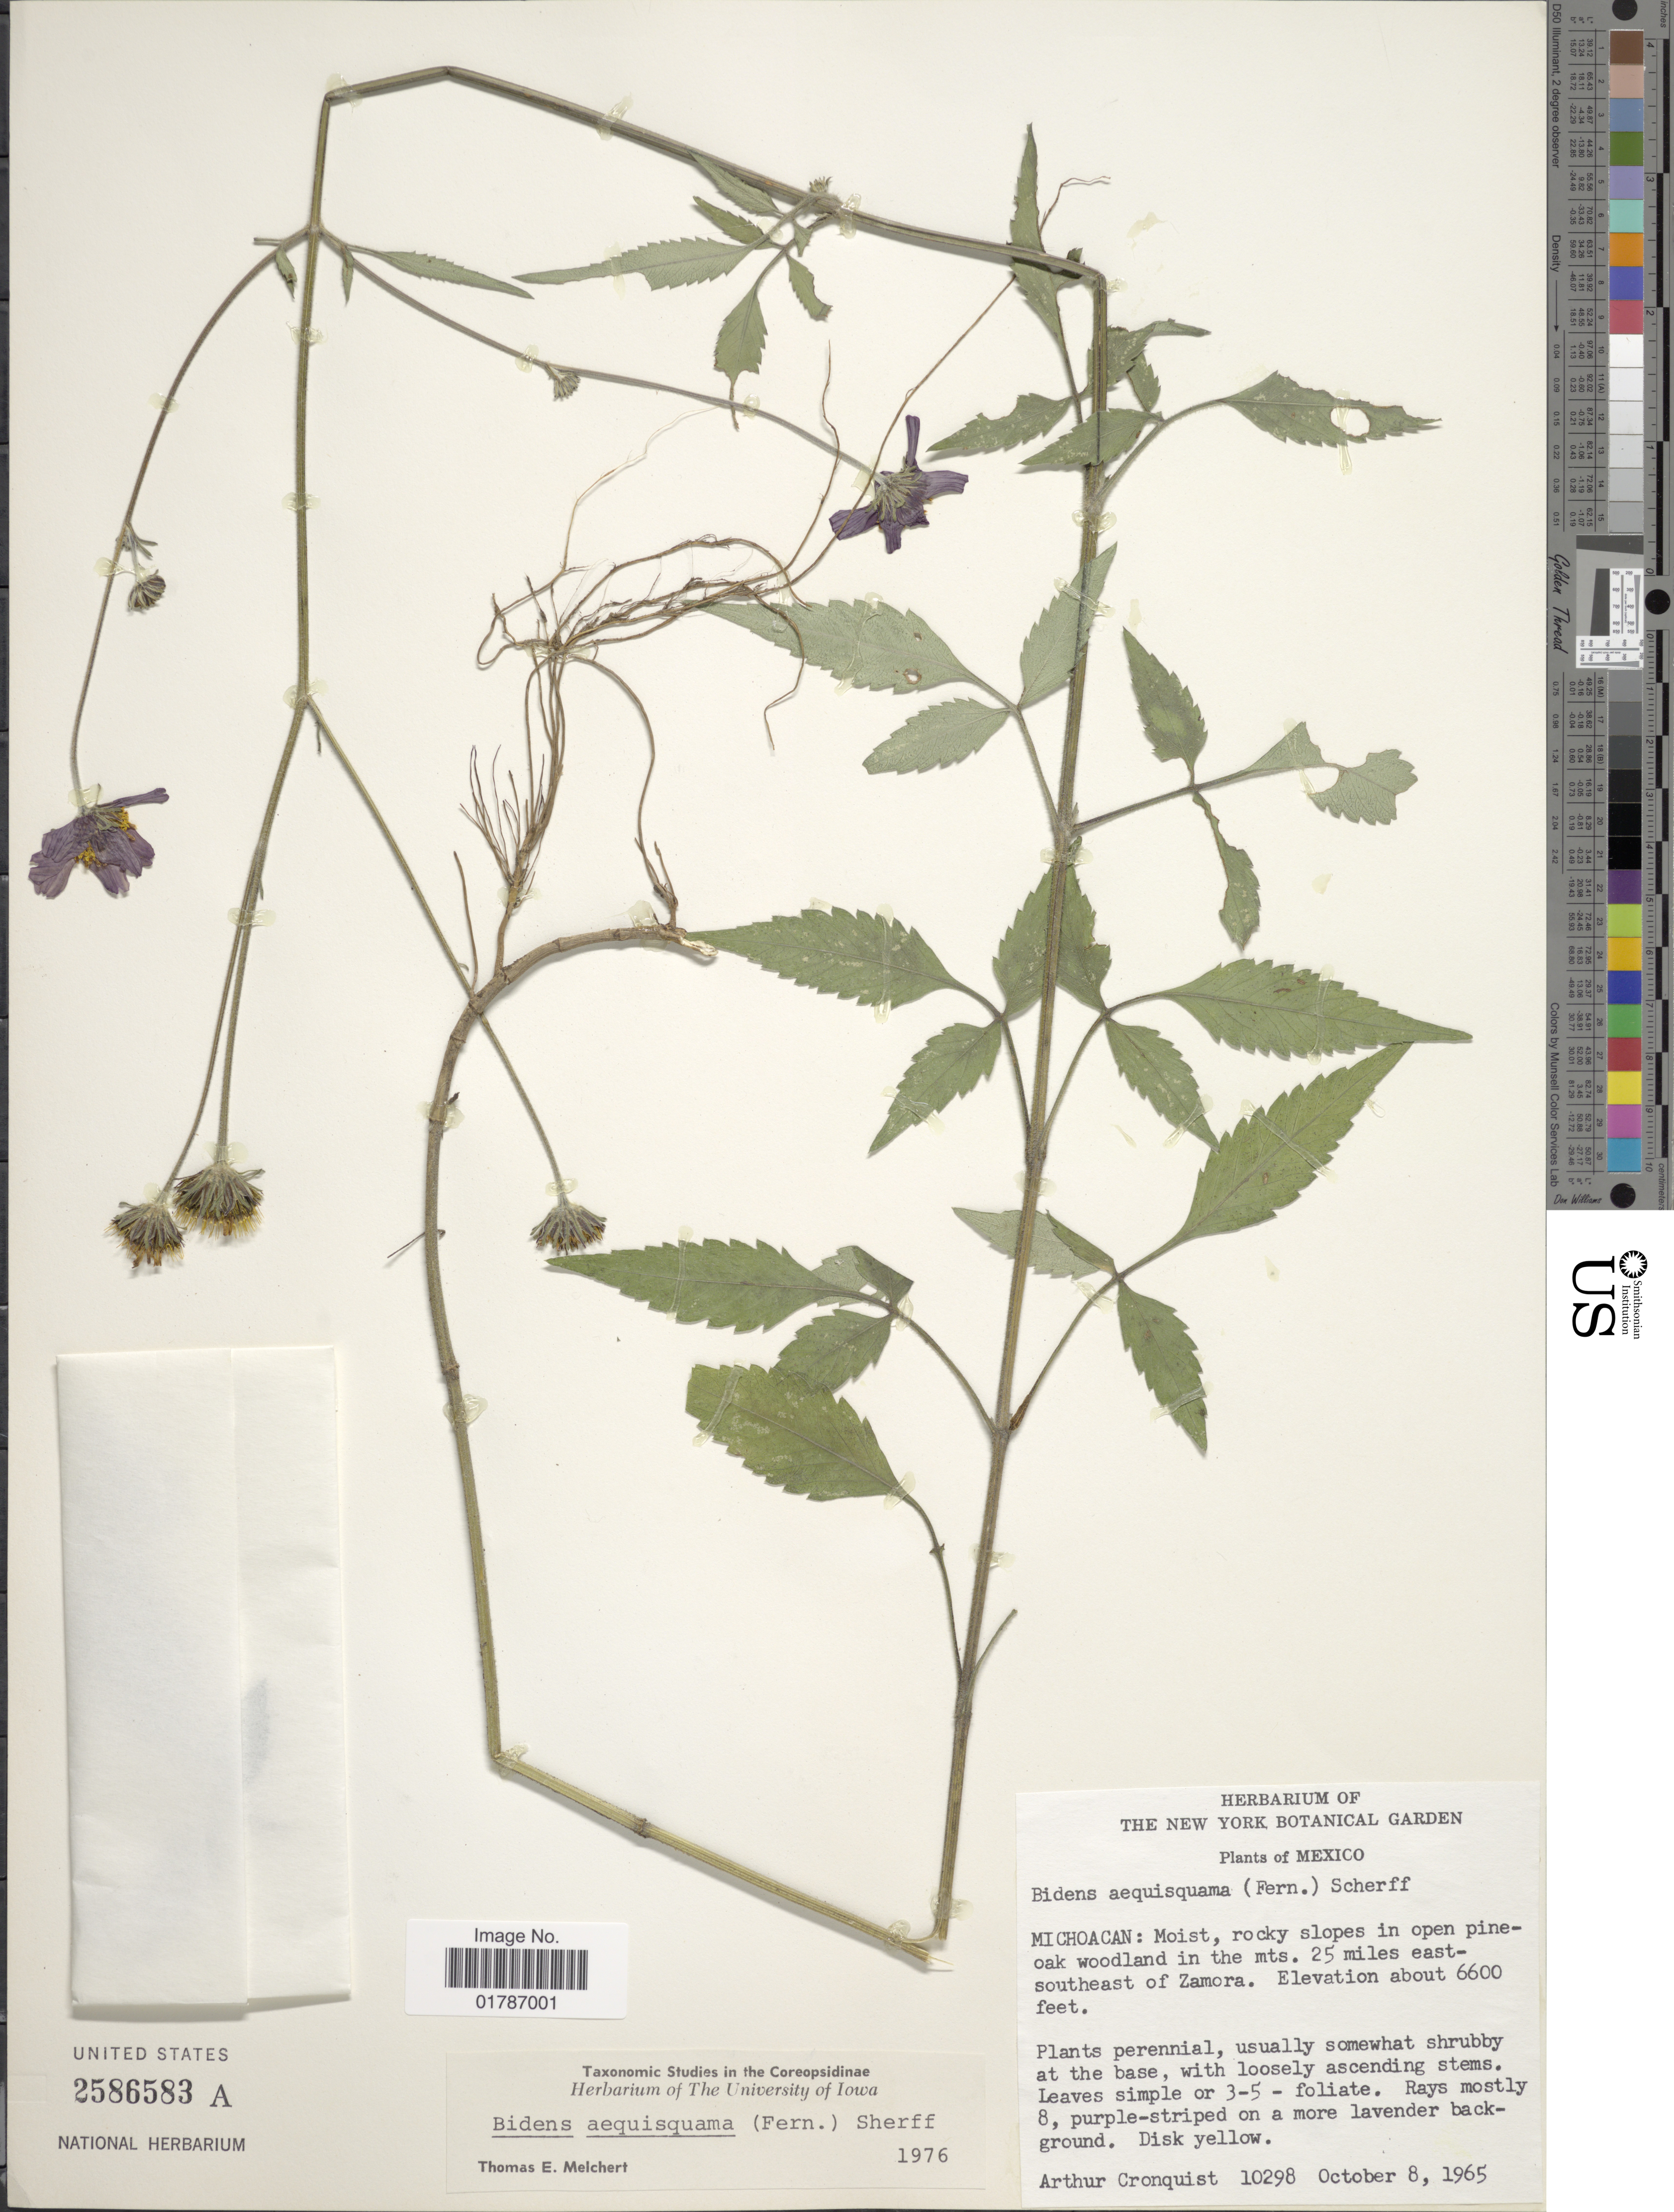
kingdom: Plantae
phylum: Tracheophyta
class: Magnoliopsida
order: Asterales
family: Asteraceae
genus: Bidens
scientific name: Bidens aequisquama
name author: (Fernald) Sherff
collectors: A. J. Cronquist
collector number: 10298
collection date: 1965-10-08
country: Mexico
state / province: Michoacán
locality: Michoacan: Moist, rocky slopes in open pine-oak woodland in the mts., 25 miles east-southeast of Zamora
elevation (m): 2012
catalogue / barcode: US 2586583